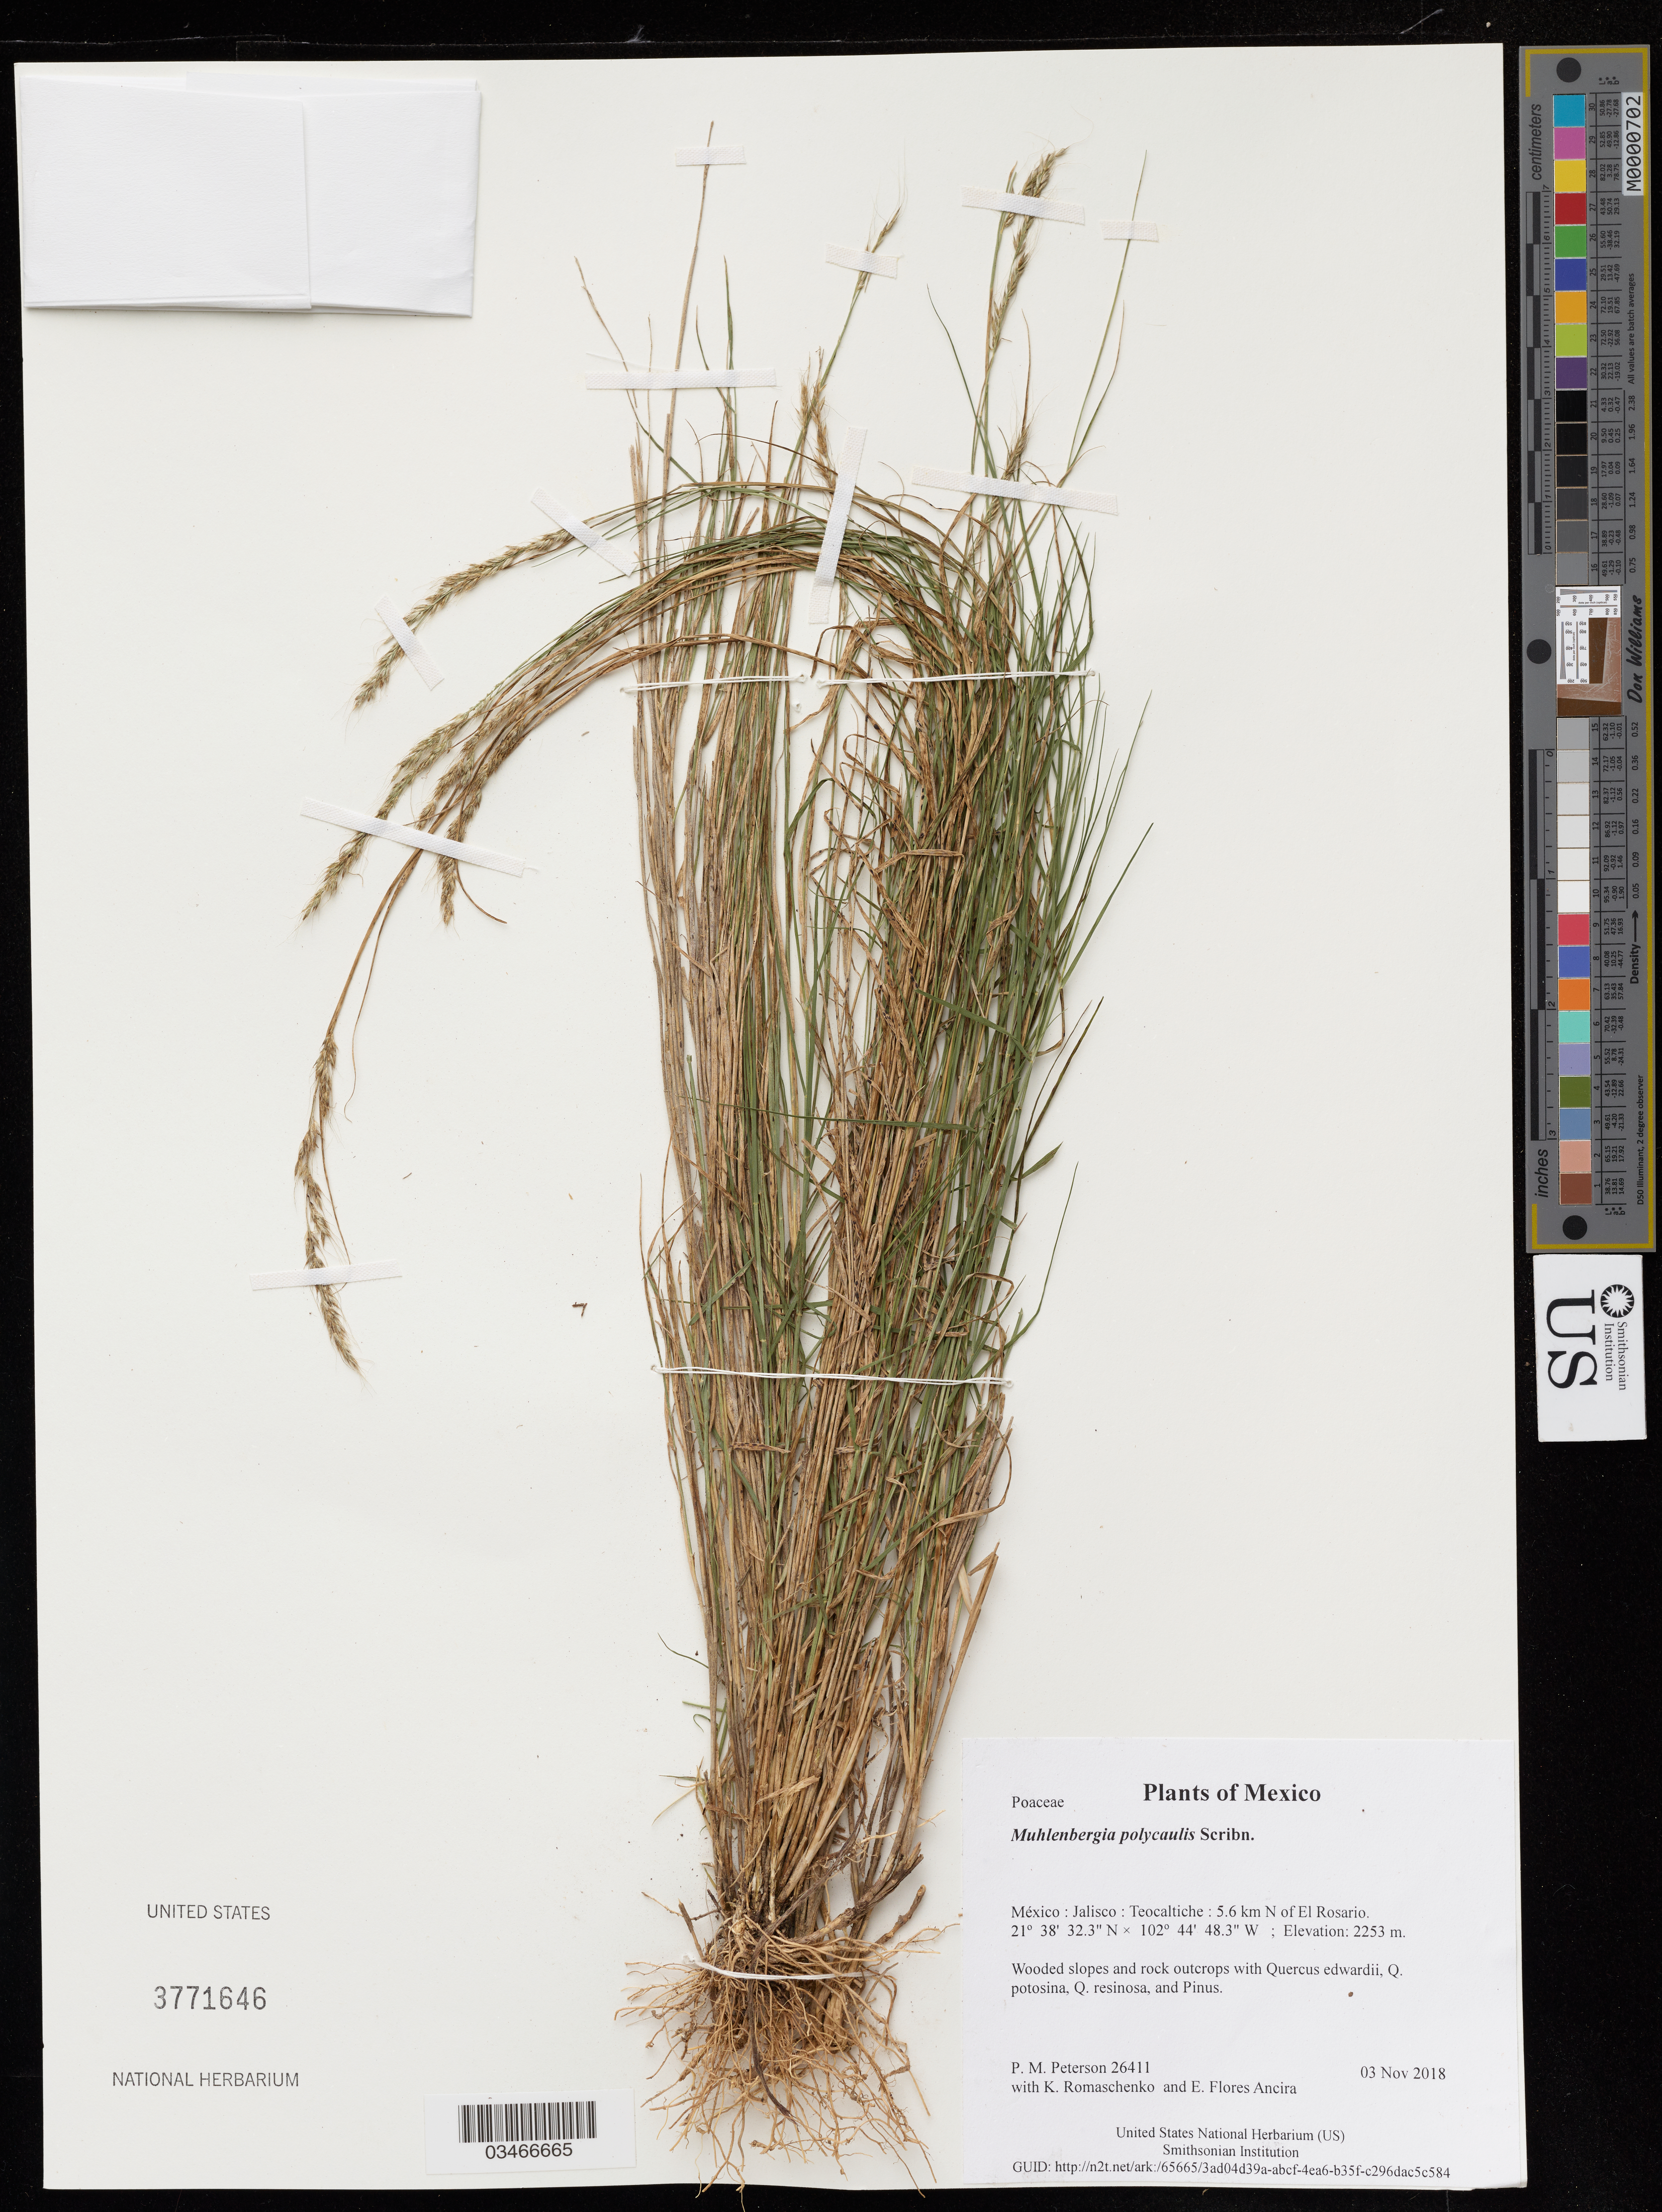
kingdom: Plantae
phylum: Tracheophyta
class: Liliopsida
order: Poales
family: Poaceae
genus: Muhlenbergia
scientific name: Muhlenbergia polycaulis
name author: Scribn.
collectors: P. M. Peterson, K. Romaschenko & E. Flores Ancira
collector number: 26411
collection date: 2018-11-03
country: México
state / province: Jalisco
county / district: Teocaltiche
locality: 5.6 km N of El Rosario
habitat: Wooded slopes and rock outcrops with Quercus edwardii, Q. potosina, Q. resinosa, and Pinus.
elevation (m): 2253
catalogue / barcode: US 3771646